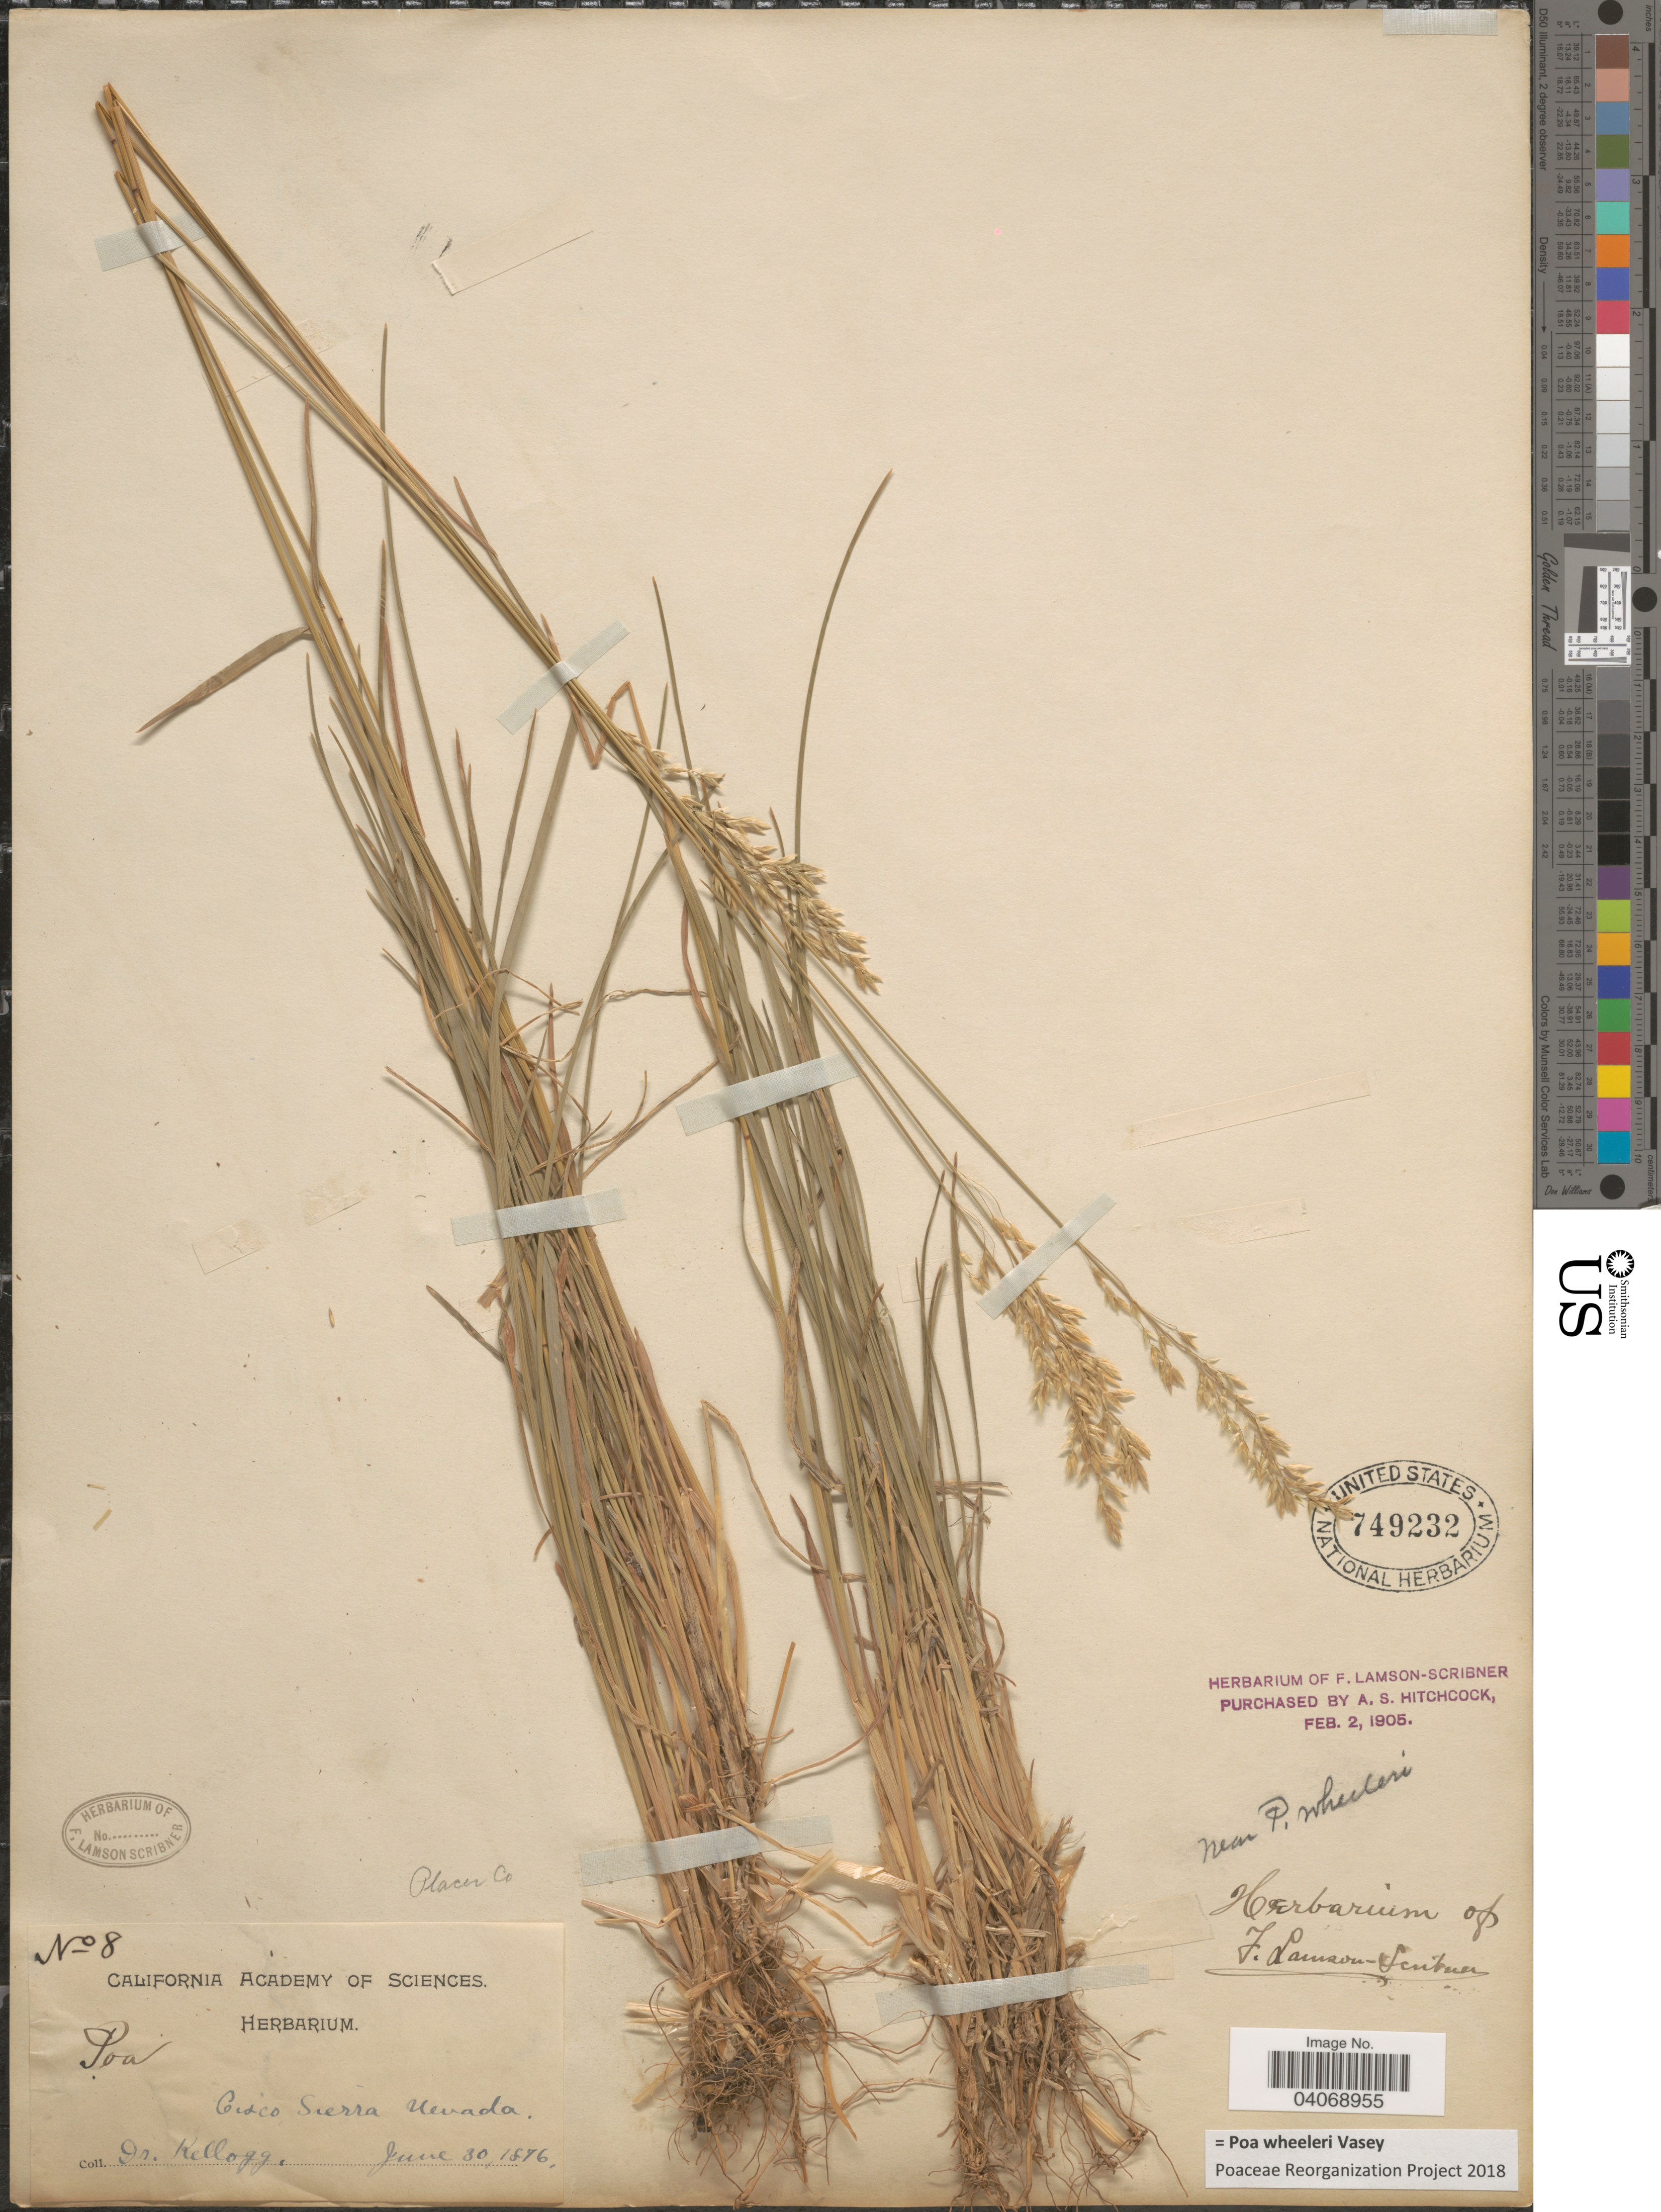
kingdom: Plantae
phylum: Tracheophyta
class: Liliopsida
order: Poales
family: Poaceae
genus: Poa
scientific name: Poa wheeleri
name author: Vasey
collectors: -- Kellogg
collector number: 8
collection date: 1896-06-30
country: United States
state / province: Nevada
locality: Cisco Sierra Nevada. Placer Co. Near P. Wheeleri.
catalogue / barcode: US 749232